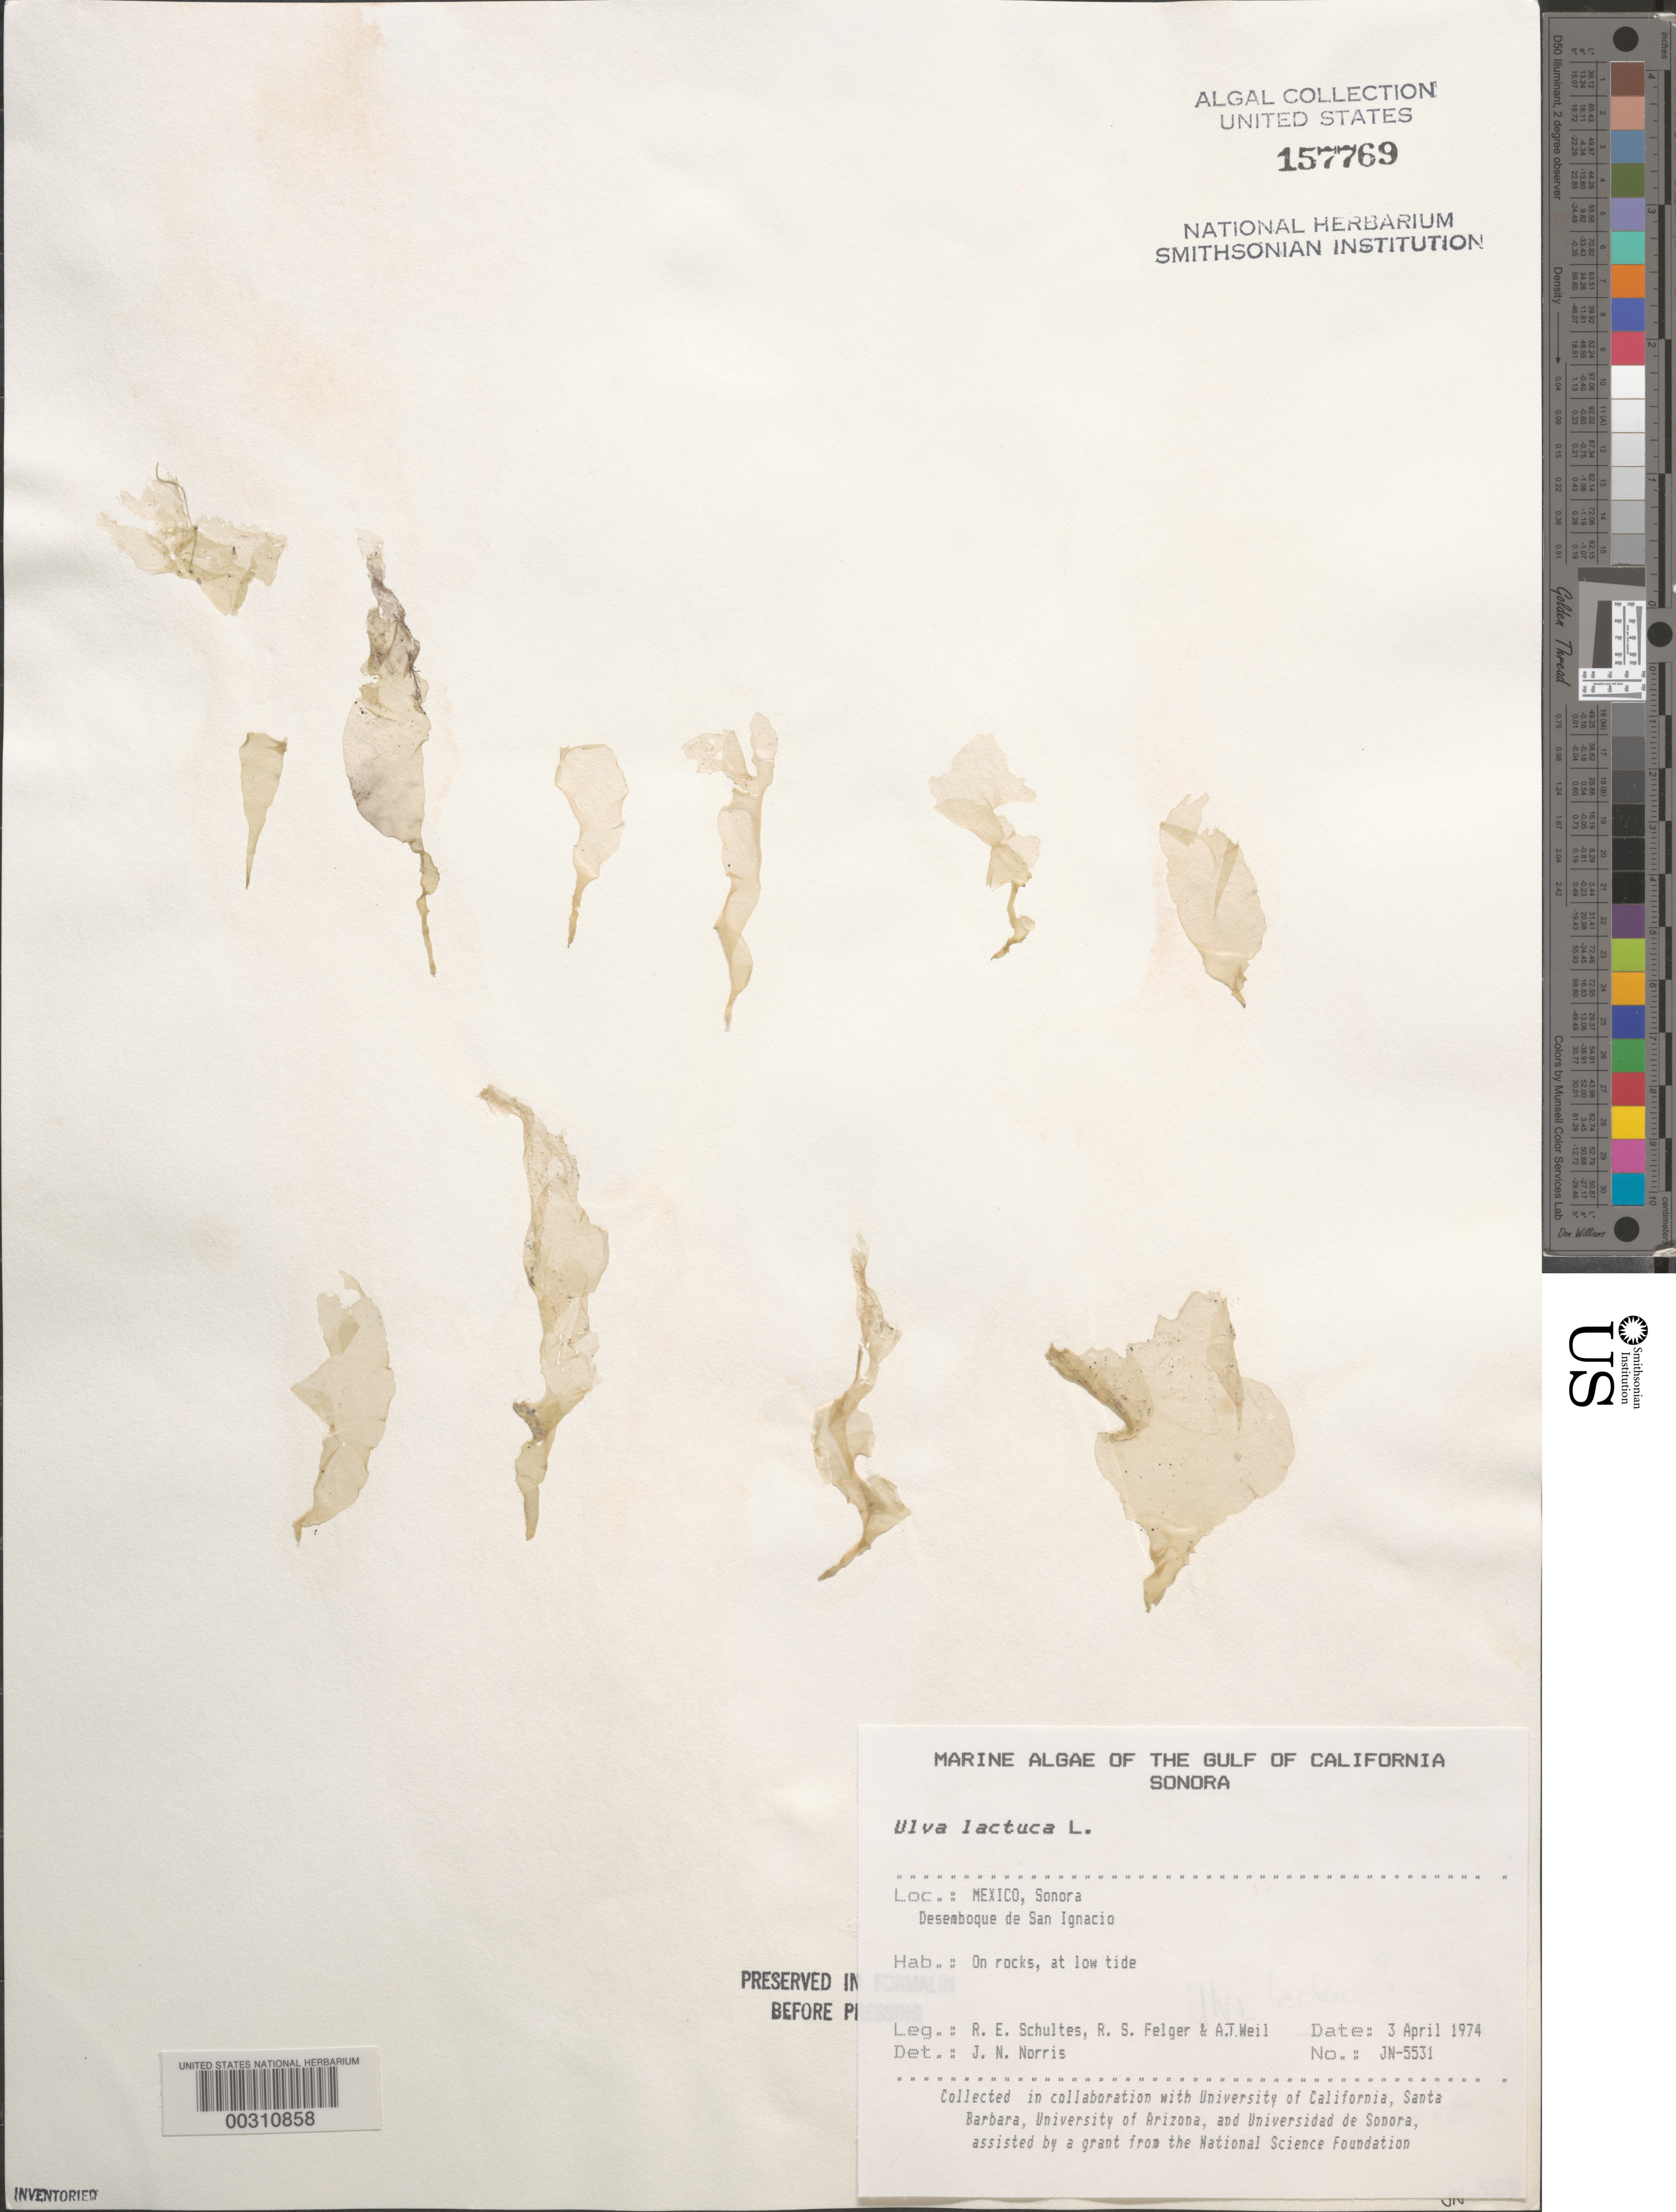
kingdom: Plantae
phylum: Chlorophyta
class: Ulvophyceae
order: Ulvales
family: Ulvaceae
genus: Ulva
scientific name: Ulva lactuca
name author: L.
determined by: Norris, James N.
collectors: R. E. Schultes, R. S. Felger & A. T. Weil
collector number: JN-5531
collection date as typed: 03 Apr 1974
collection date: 1974-04-03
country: Mexico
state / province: Sonora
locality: Desemboque de San Ignacio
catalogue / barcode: US 157769